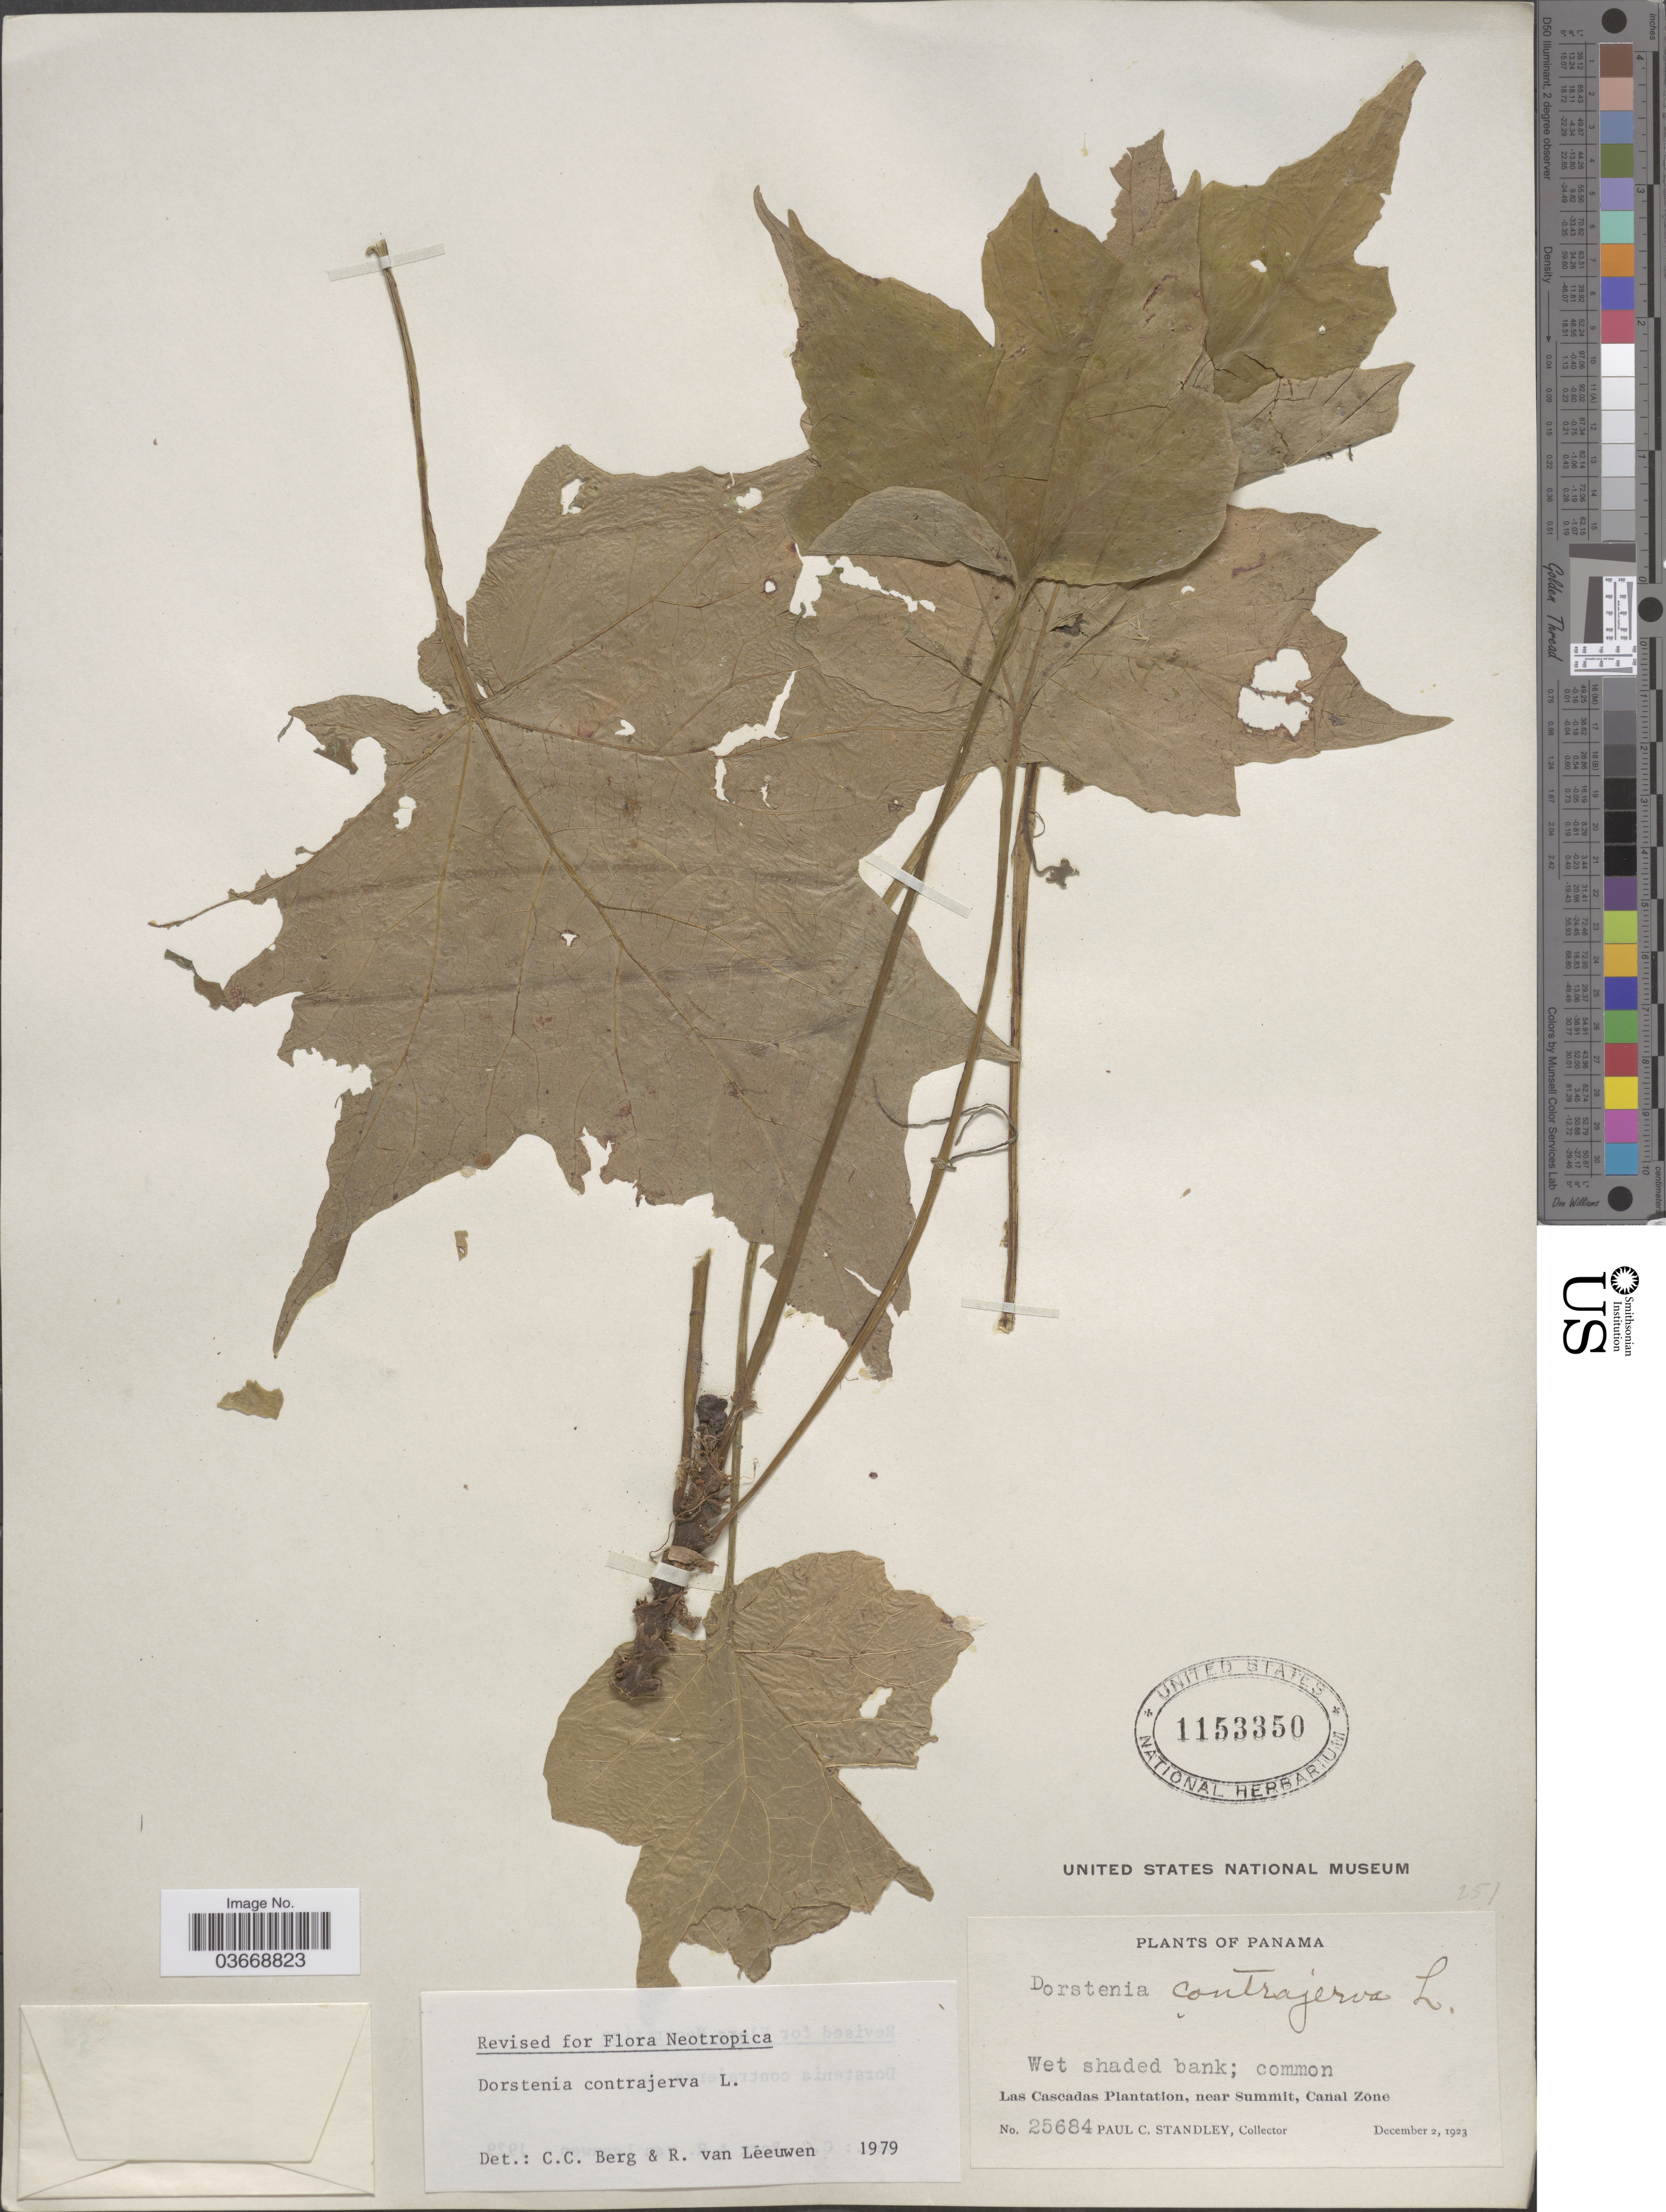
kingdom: Plantae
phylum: Tracheophyta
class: Magnoliopsida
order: Rosales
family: Moraceae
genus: Dorstenia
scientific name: Dorstenia contrajerva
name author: L.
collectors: P. C. Standley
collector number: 25684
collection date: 1923-12-02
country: Panama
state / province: Colón / Panamá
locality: Las Cascadas Plantation, near Summit, Canal Zone.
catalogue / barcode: US 1153350